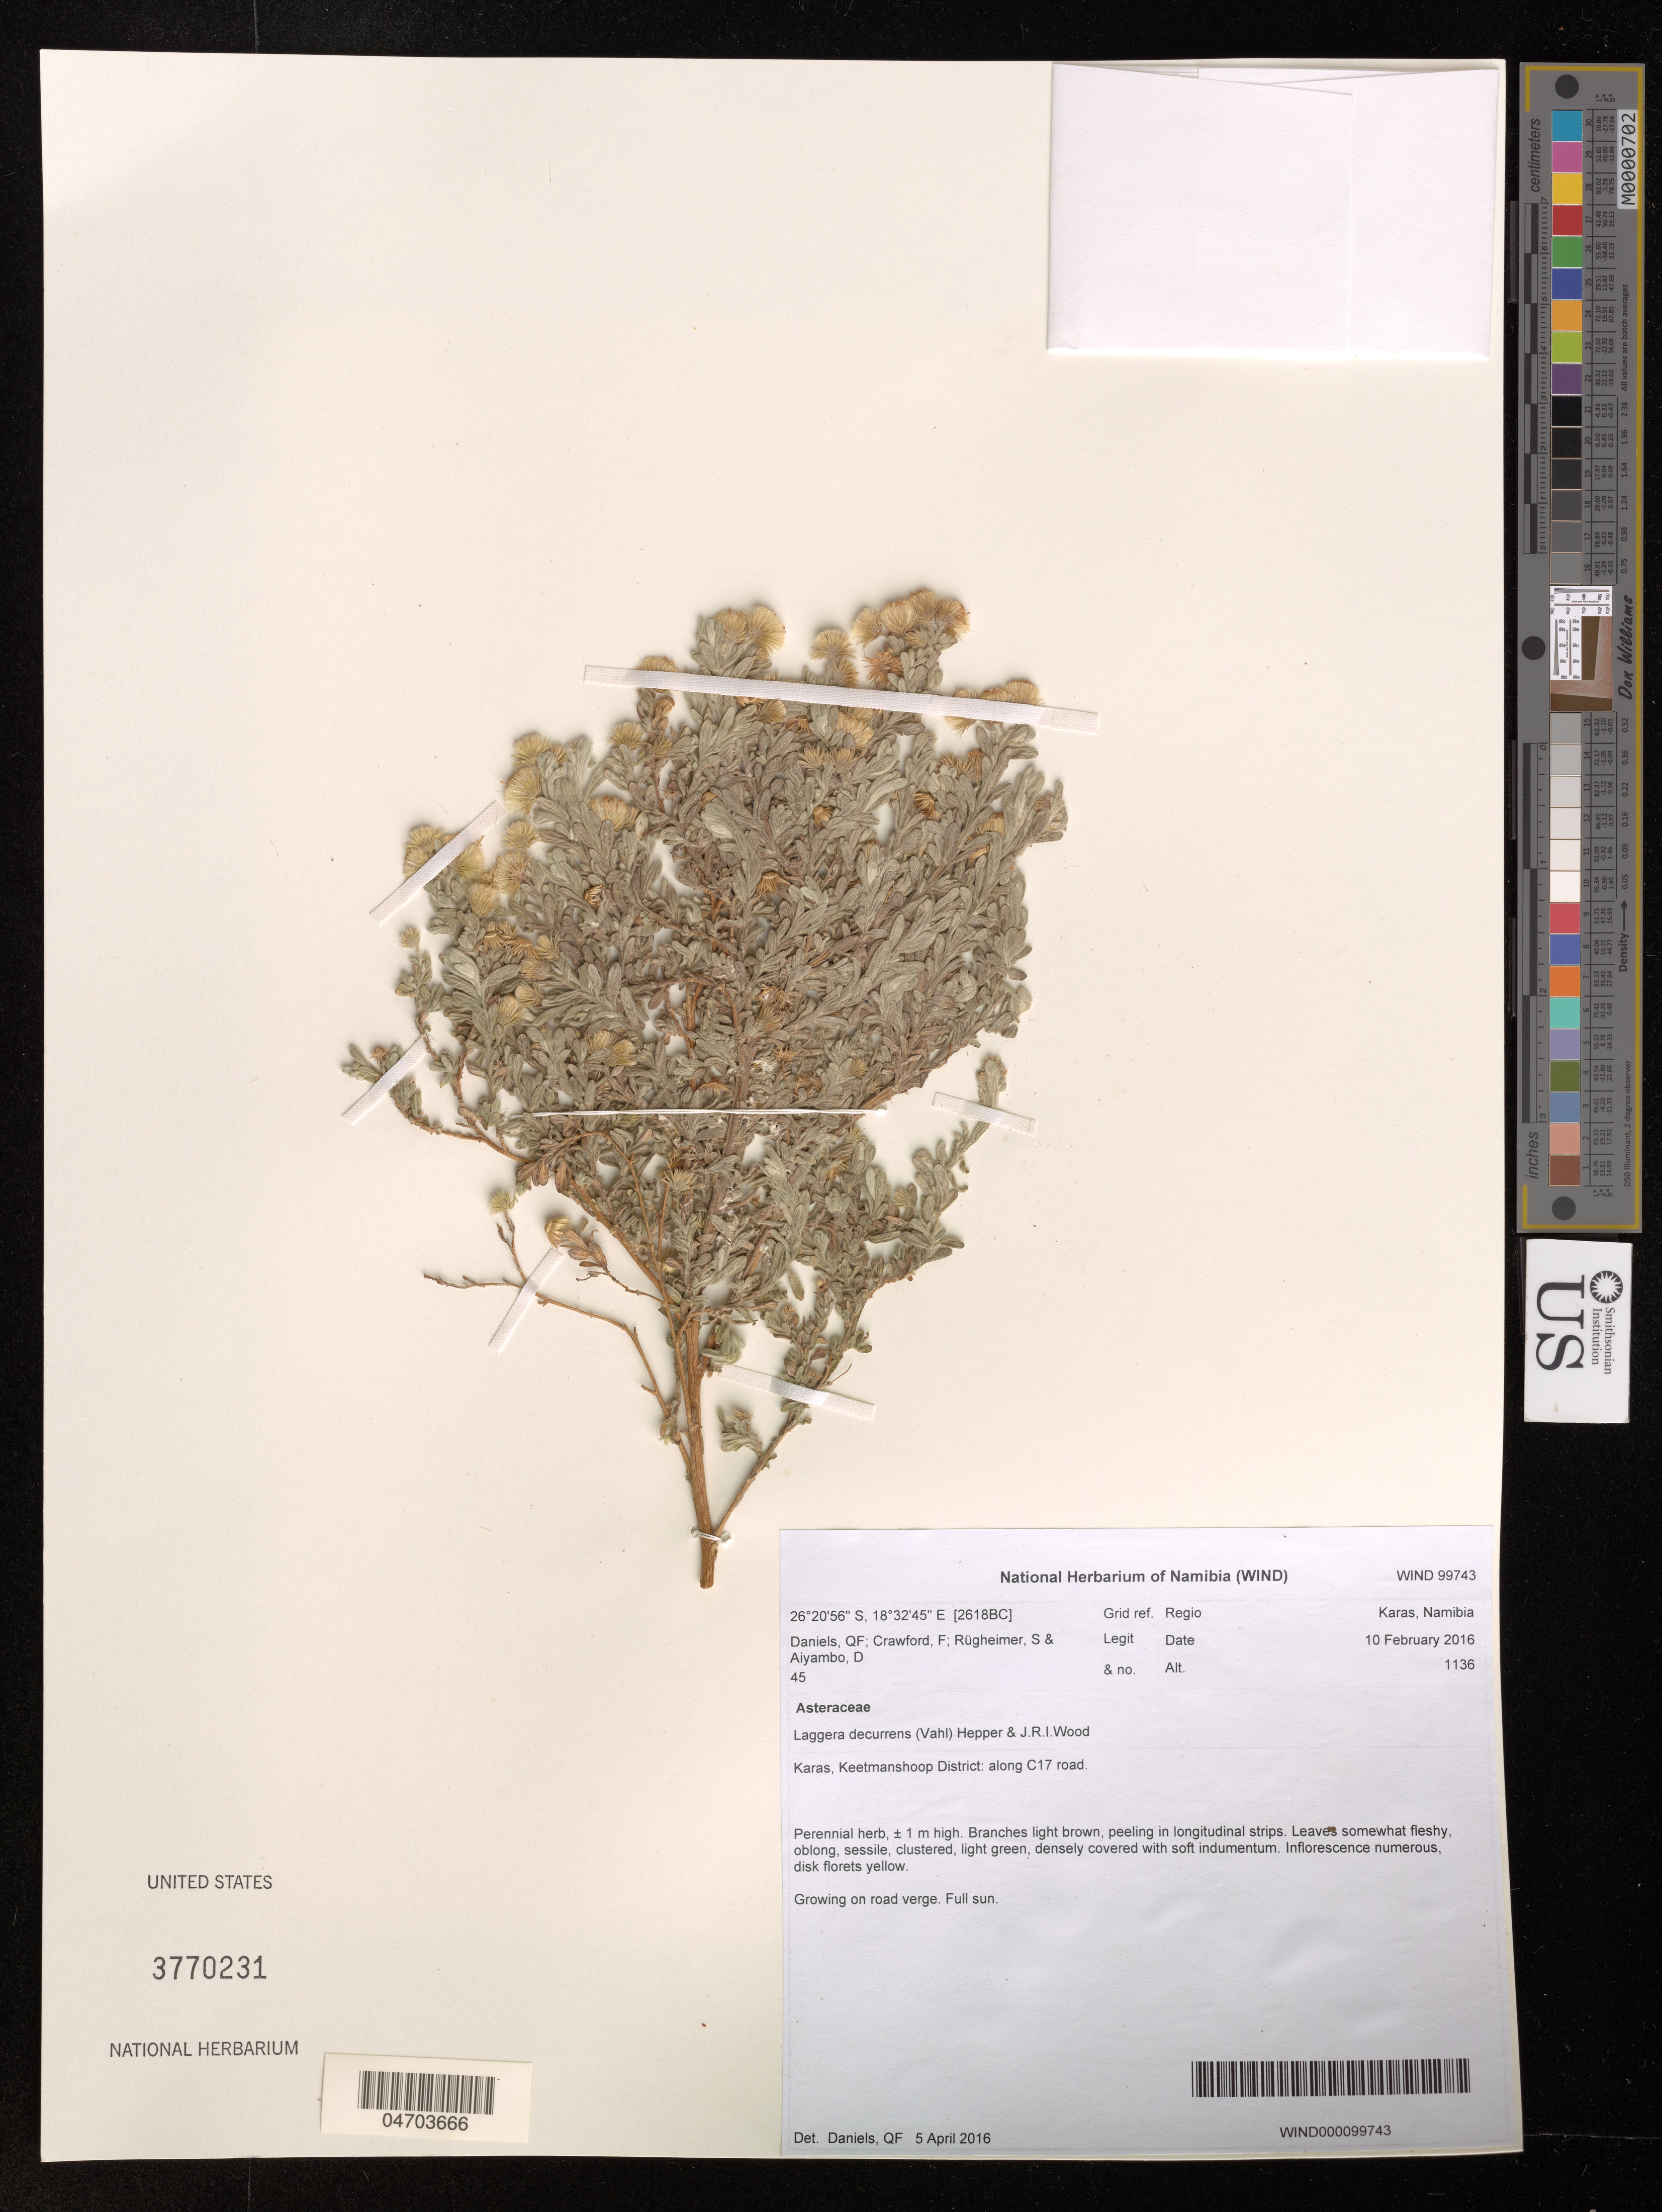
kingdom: Plantae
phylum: Tracheophyta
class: Magnoliopsida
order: Asterales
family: Asteraceae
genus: Laggera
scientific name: Laggera decurrens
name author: (Vahl) Hepper & J.R.I. Wood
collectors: Q. Daniels, F. Crawford, S. Rugheimer & D. Aiyambo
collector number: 45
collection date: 2016-02-10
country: Namibia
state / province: Karas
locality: Keetmanshoop District: along C17 road.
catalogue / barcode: US 3770231